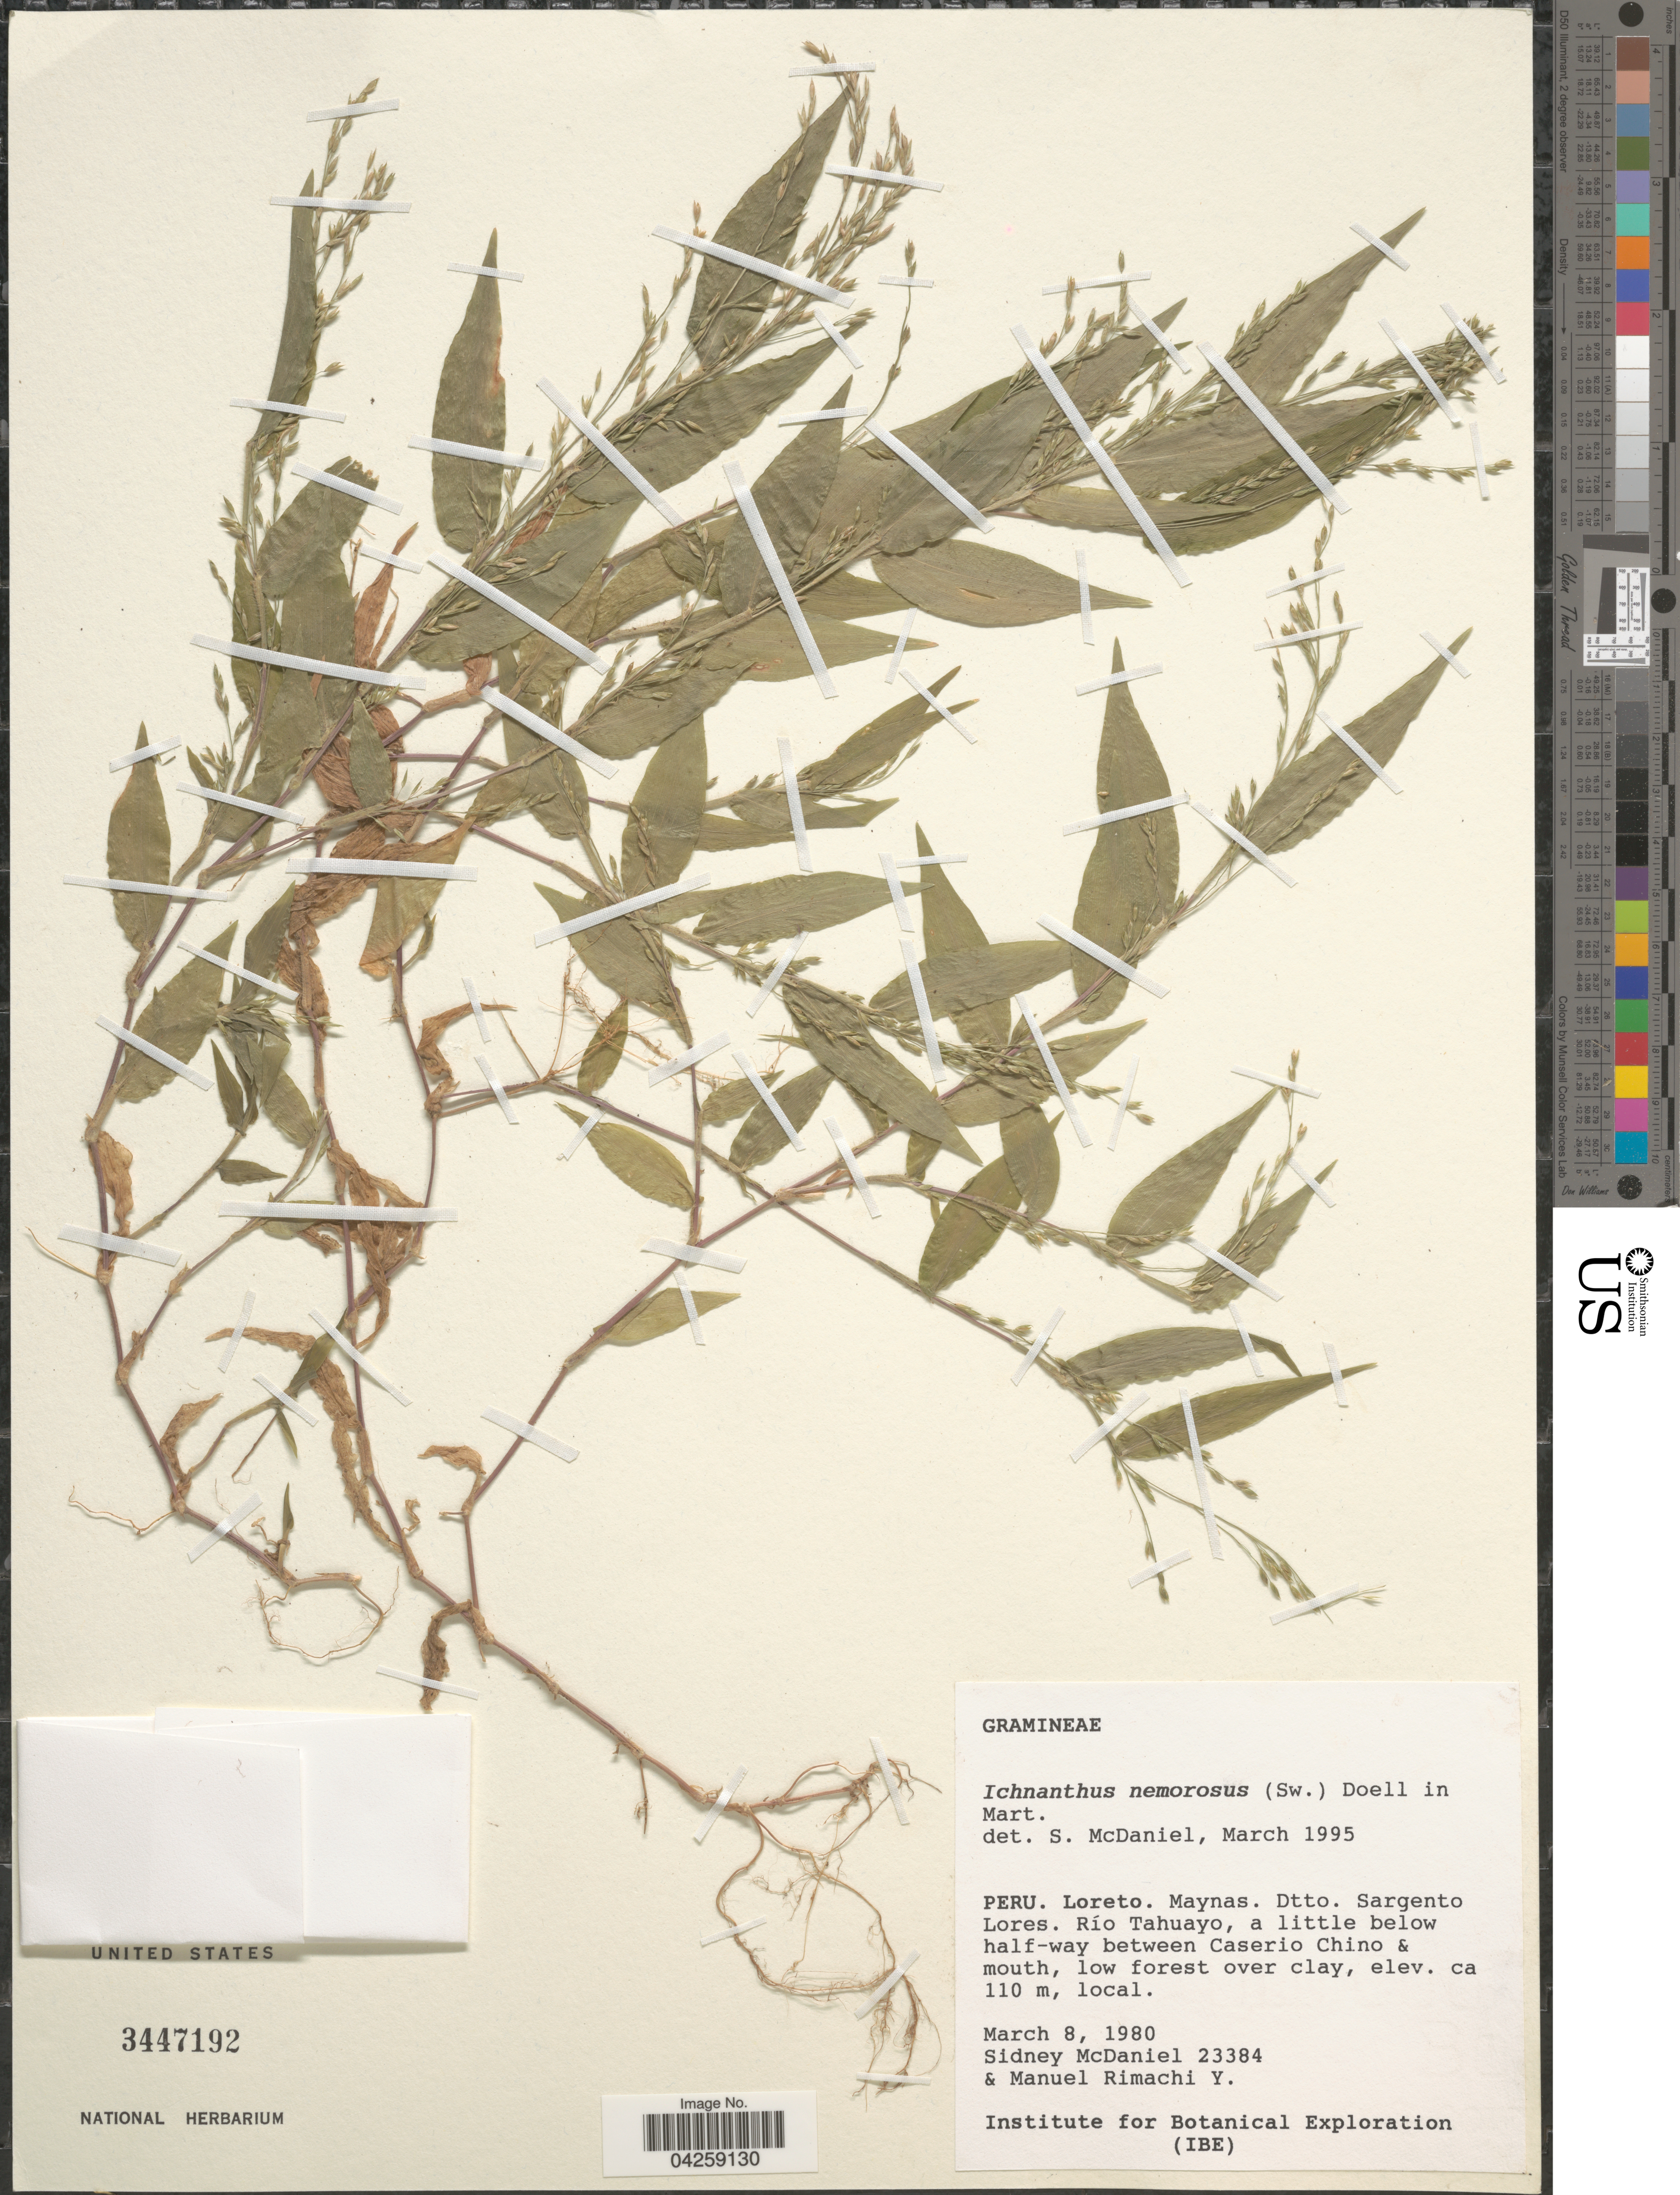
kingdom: Plantae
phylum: Tracheophyta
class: Liliopsida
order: Poales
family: Poaceae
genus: Ichnanthus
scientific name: Ichnanthus nemorosus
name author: (Sw.) Döll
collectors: S. McDaniel & M. Rimachi Y.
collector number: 23384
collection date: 1980-03-08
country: Peru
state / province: Loreto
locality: Maynas. Dtto. Sargento Lores. Río Tahuayo, a little below half-way between Caserio Chino & mouth, low forest over clay.. Institute for Botanical Exploration (IBE).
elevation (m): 110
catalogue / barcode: US 3447192